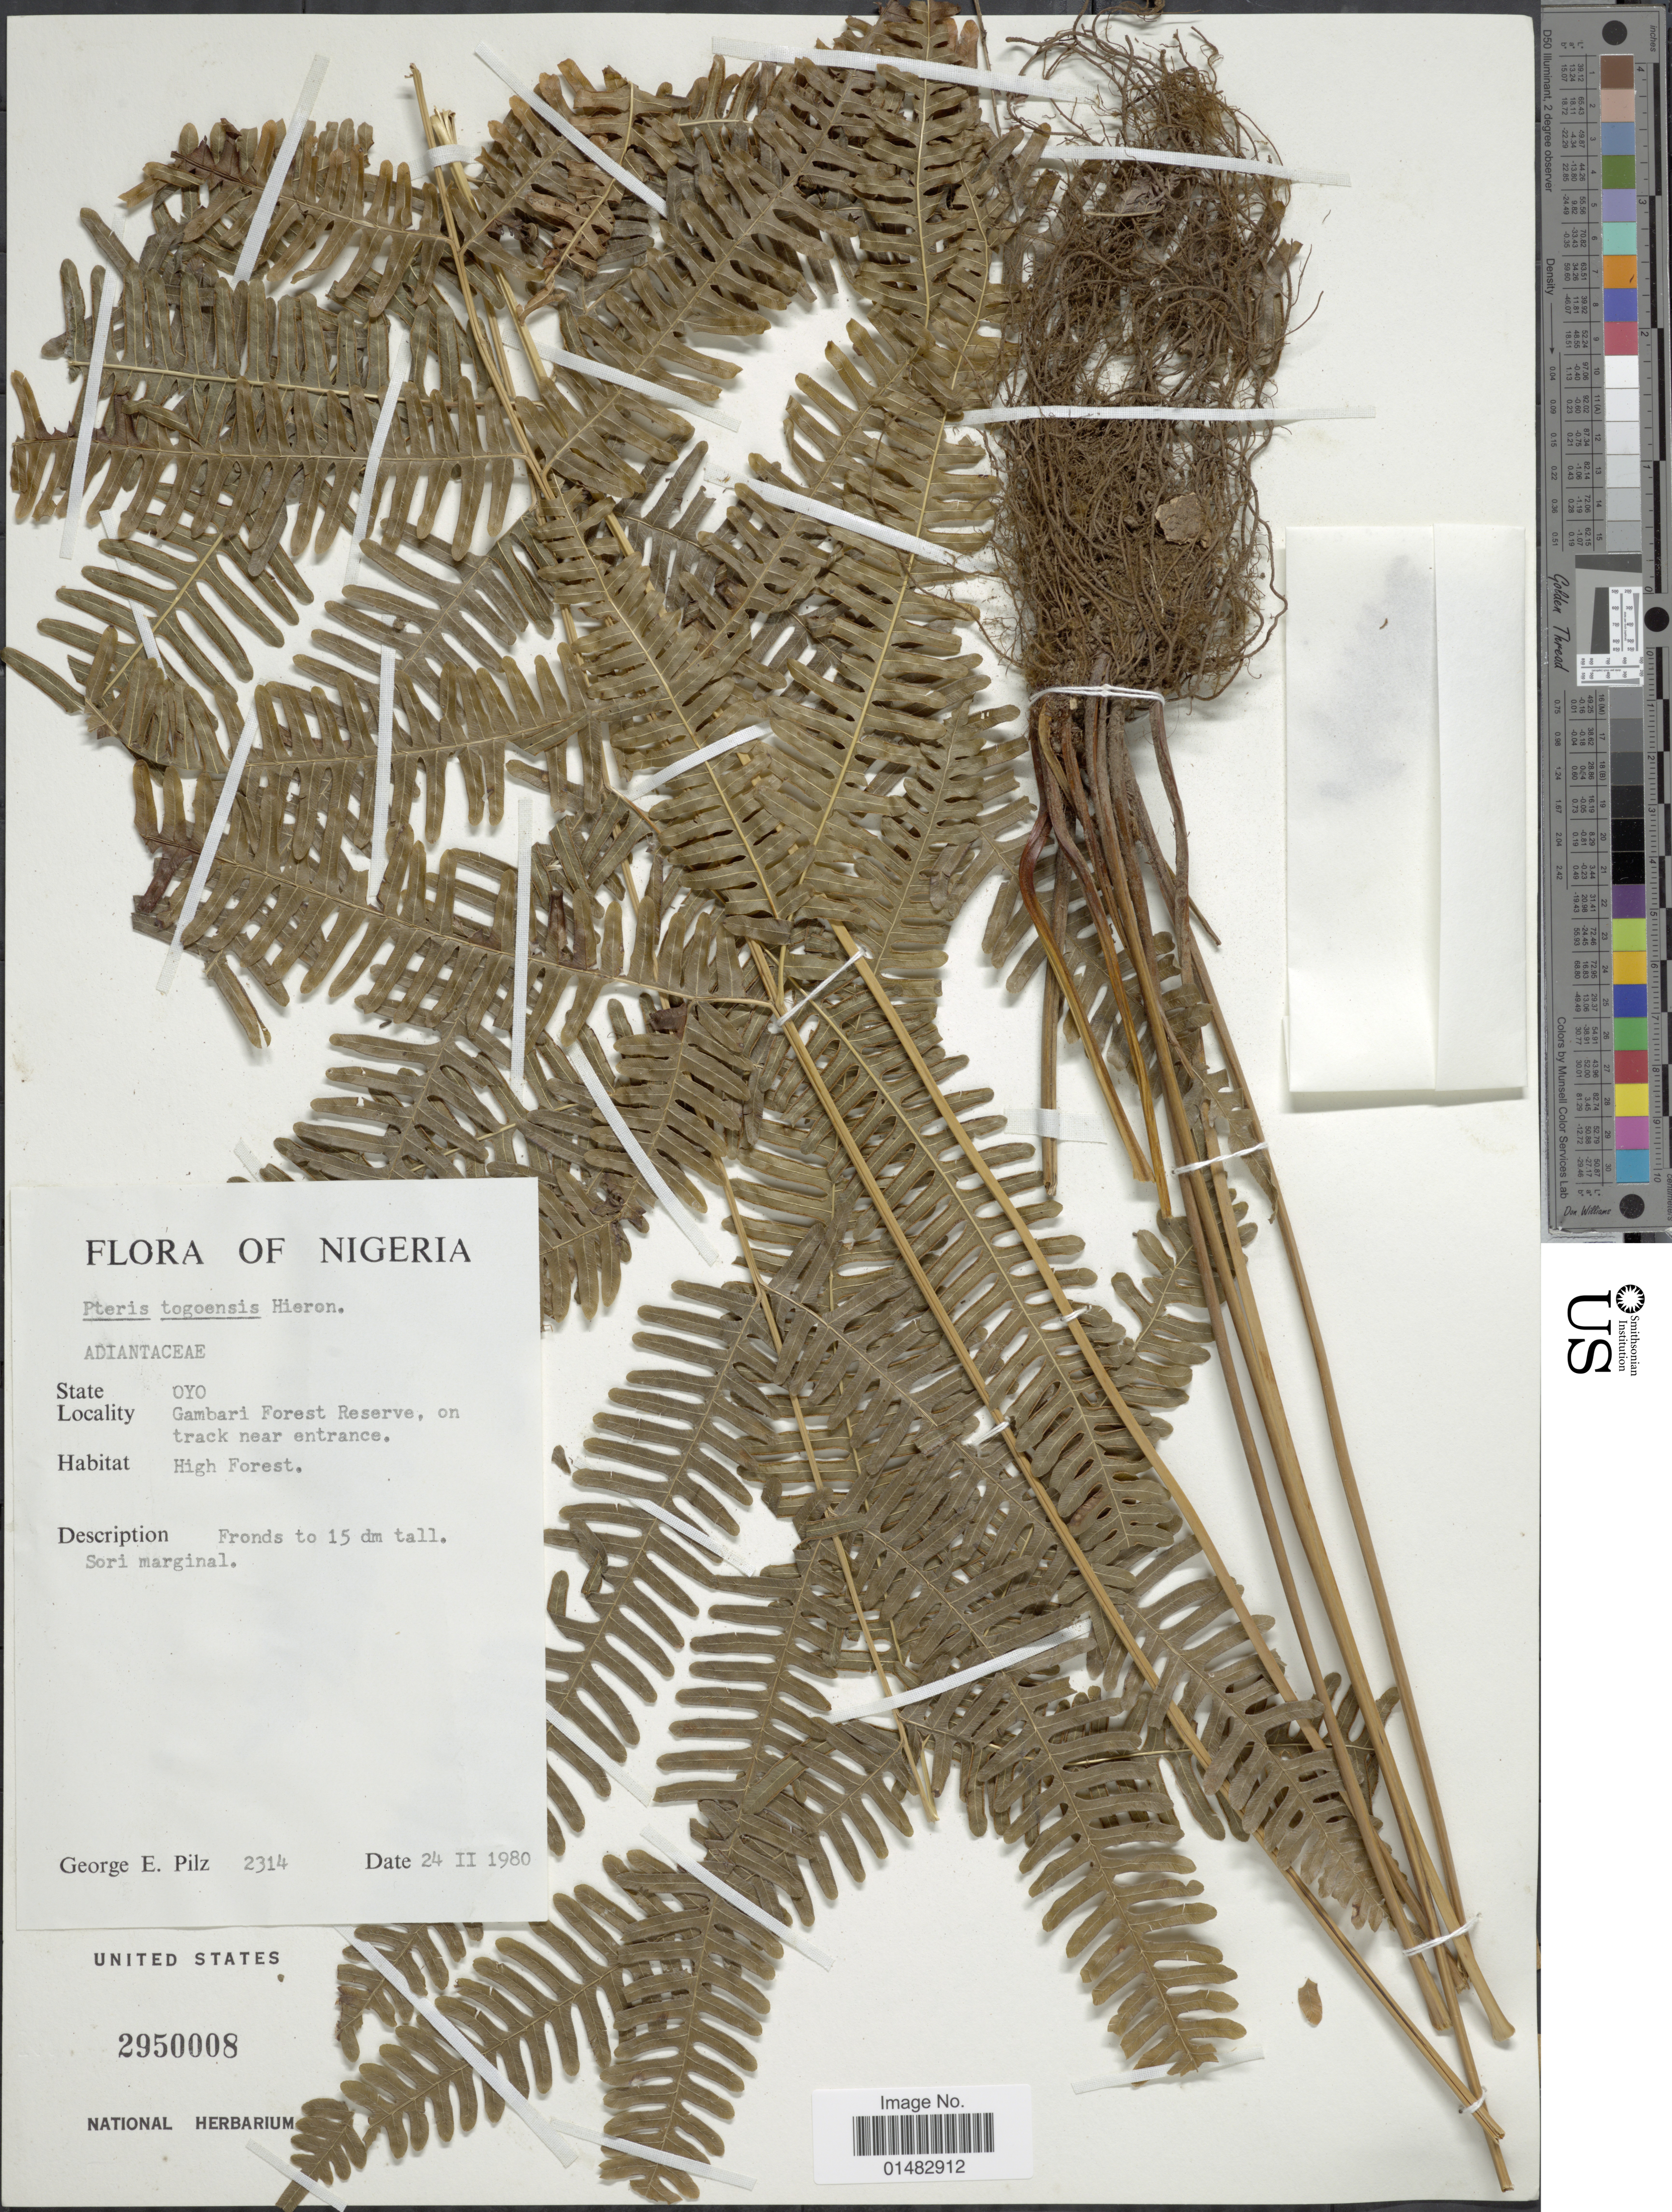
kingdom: Plantae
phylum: Tracheophyta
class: Polypodiopsida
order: Polypodiales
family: Pteridaceae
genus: Pteris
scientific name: Pteris togoensis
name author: Hieron.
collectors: G. E. Pilz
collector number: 2314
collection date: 1980-02-24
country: Nigeria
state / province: Oyo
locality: Gambari Forest Reserve, on track near entrance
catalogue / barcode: US 2950008